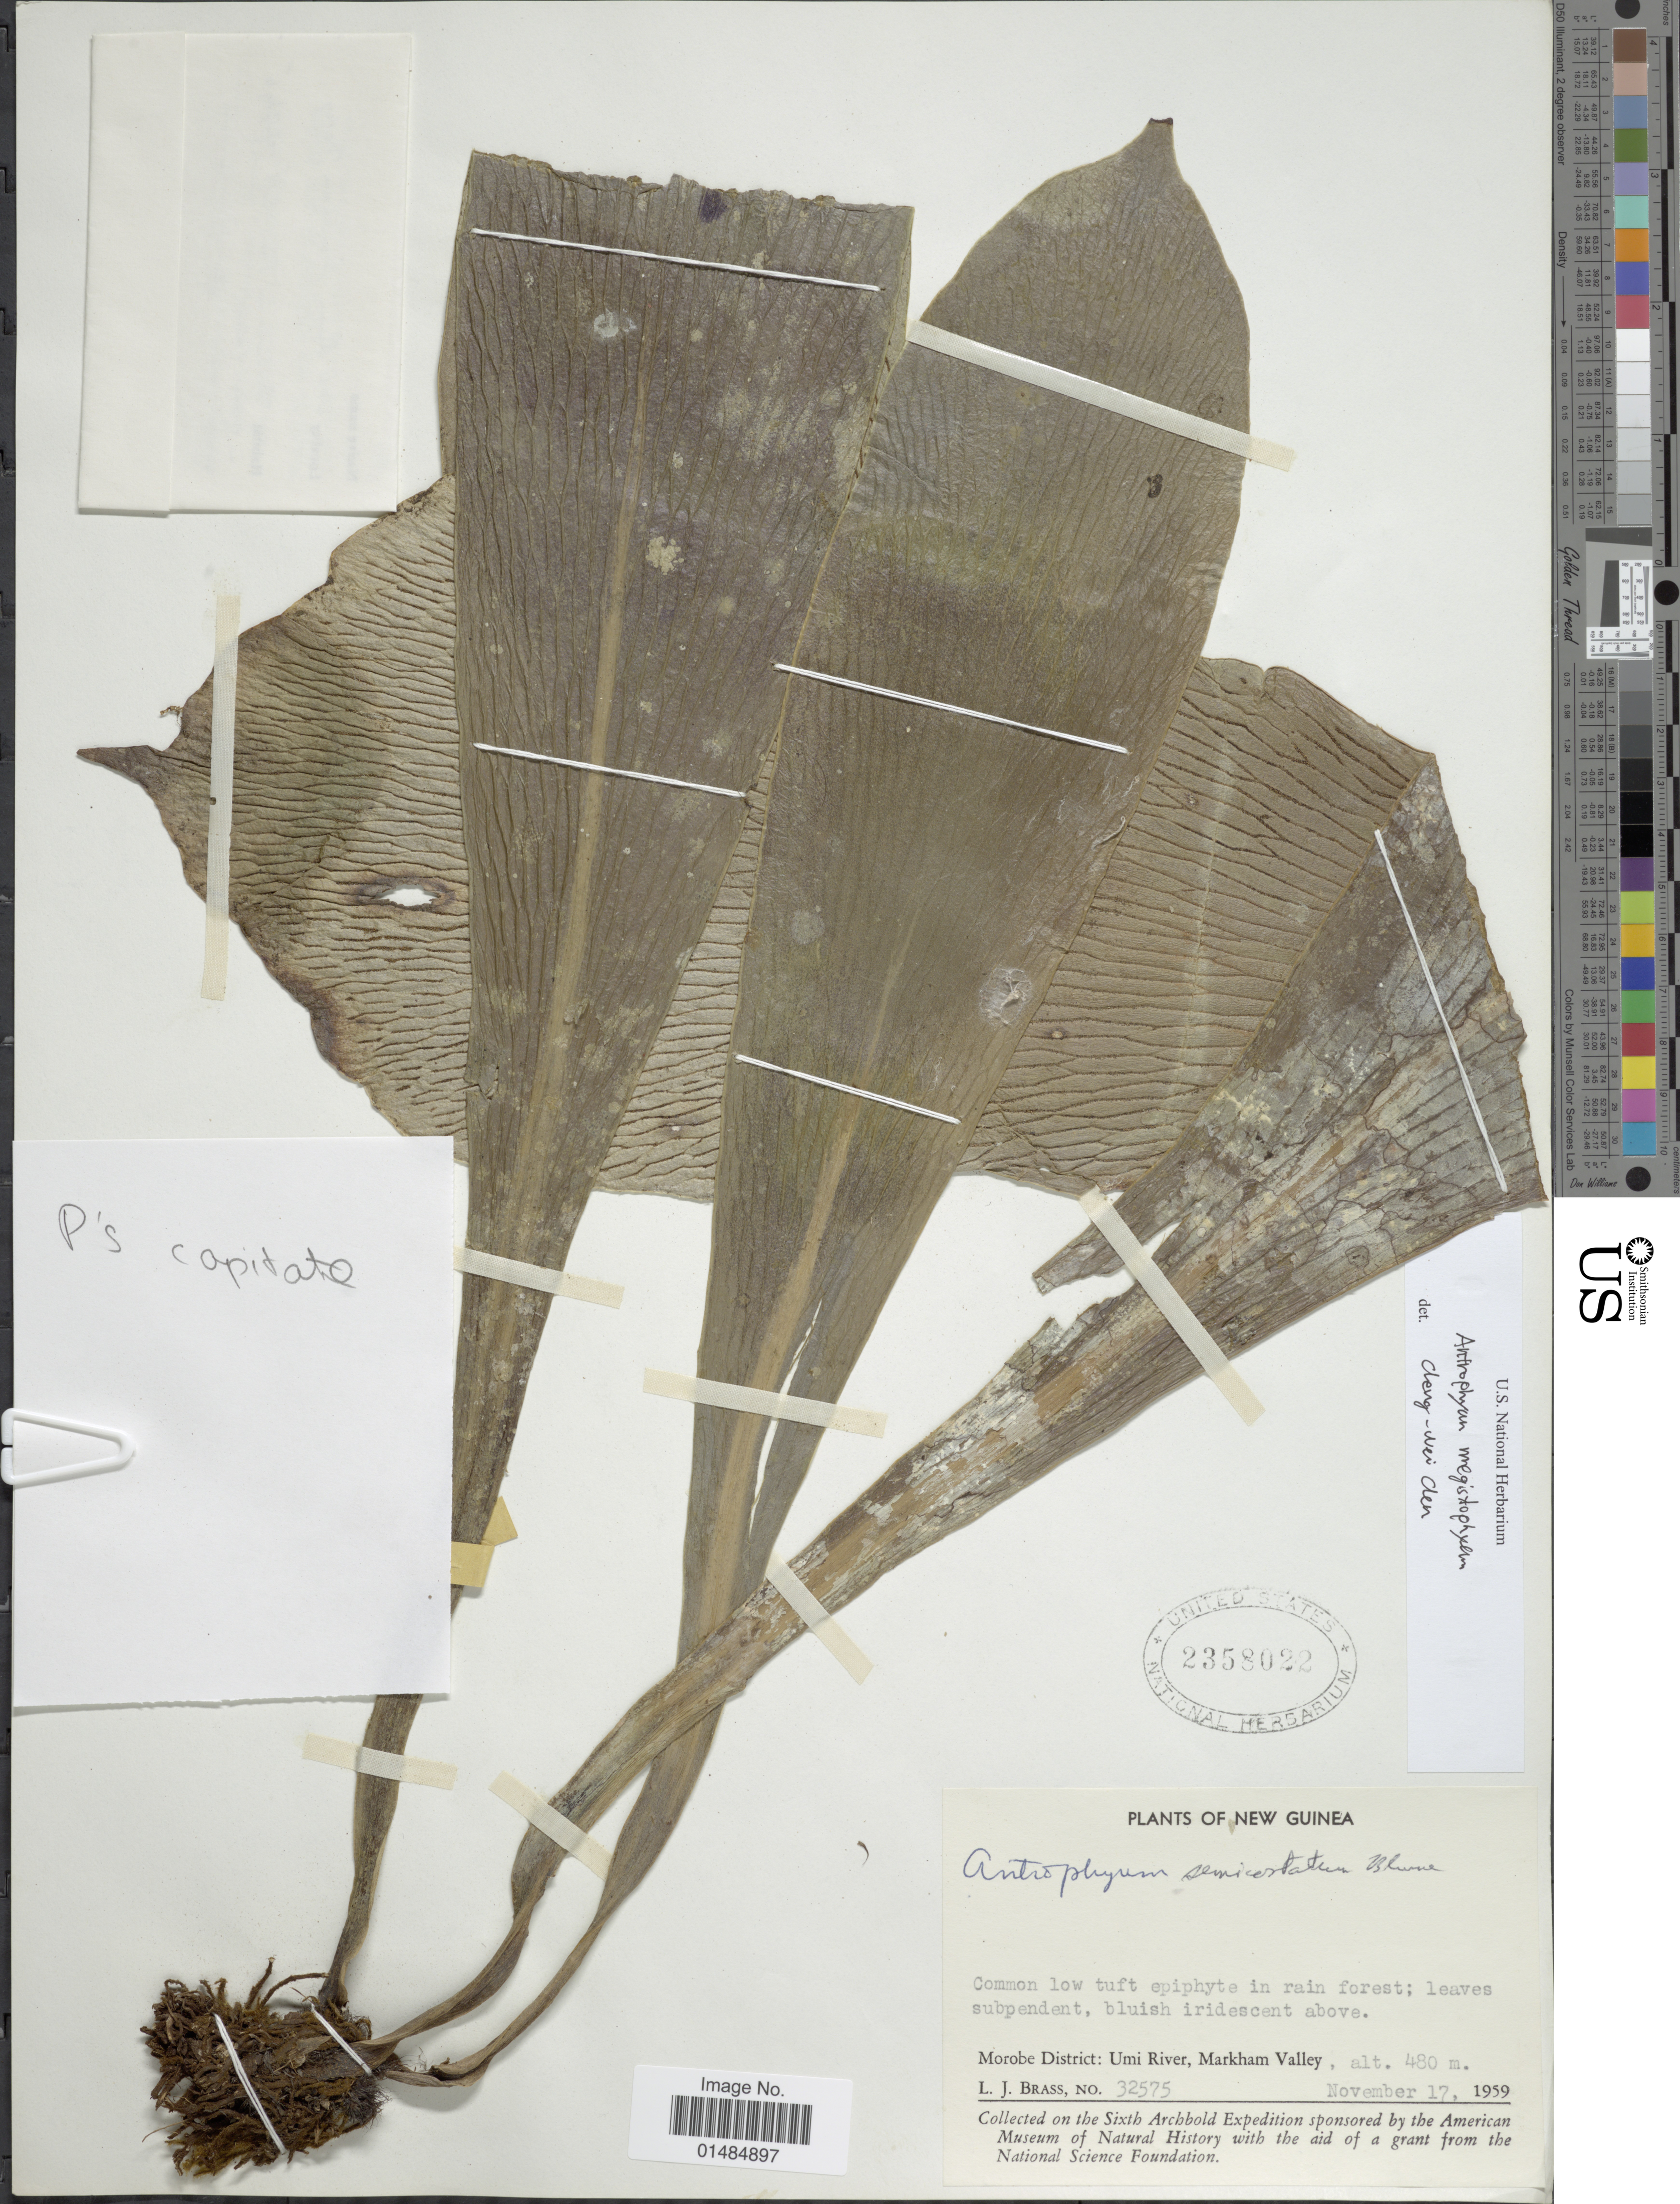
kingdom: Plantae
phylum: Tracheophyta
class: Polypodiopsida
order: Polypodiales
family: Pteridaceae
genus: Antrophyum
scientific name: Antrophyum megistophyllum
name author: Copel.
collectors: L. J. Brass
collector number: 32575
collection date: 1959-11-17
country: Papua New Guinea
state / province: Morobe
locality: Morobe District: Umi River, Markham Valley, New Guinea.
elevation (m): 480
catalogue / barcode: US 2358022